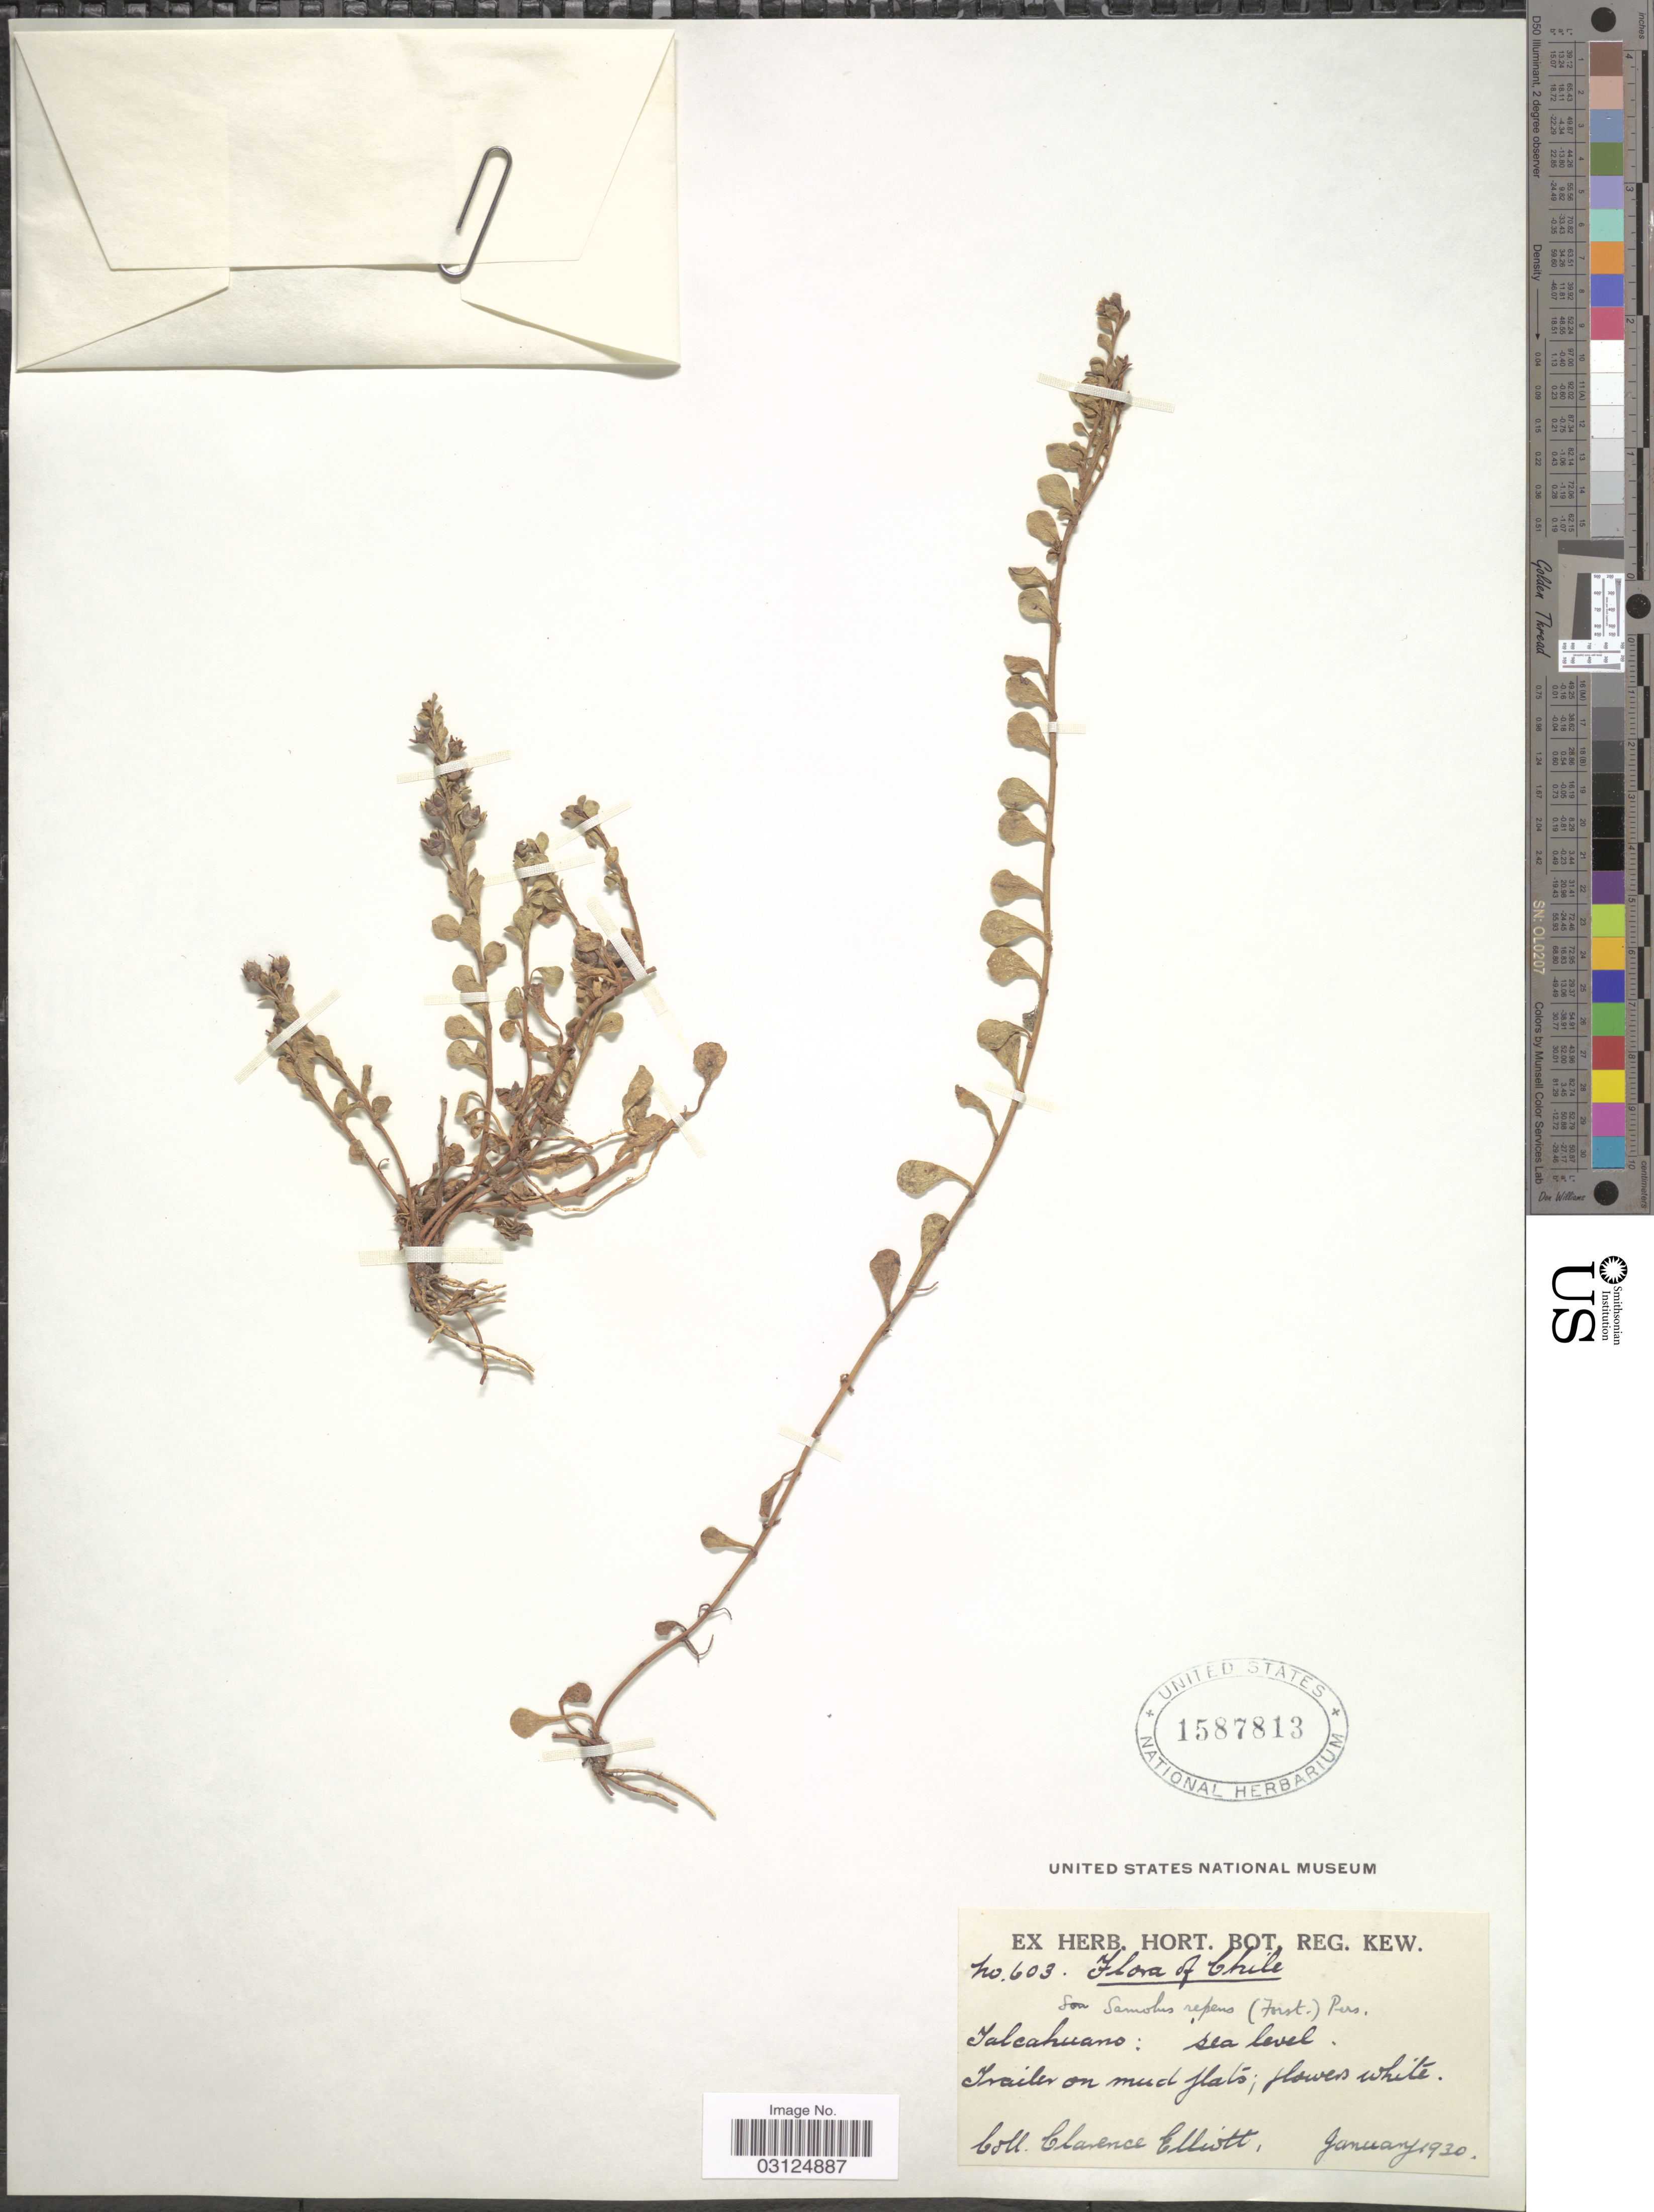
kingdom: Plantae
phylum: Tracheophyta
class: Magnoliopsida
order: Ericales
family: Primulaceae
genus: Samolus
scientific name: Samolus repens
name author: (J.R. Forst. & G. Forst.) Pers.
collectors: C. Elliott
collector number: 603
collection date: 1930-01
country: Chile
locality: Talcahuano.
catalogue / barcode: US 1587813